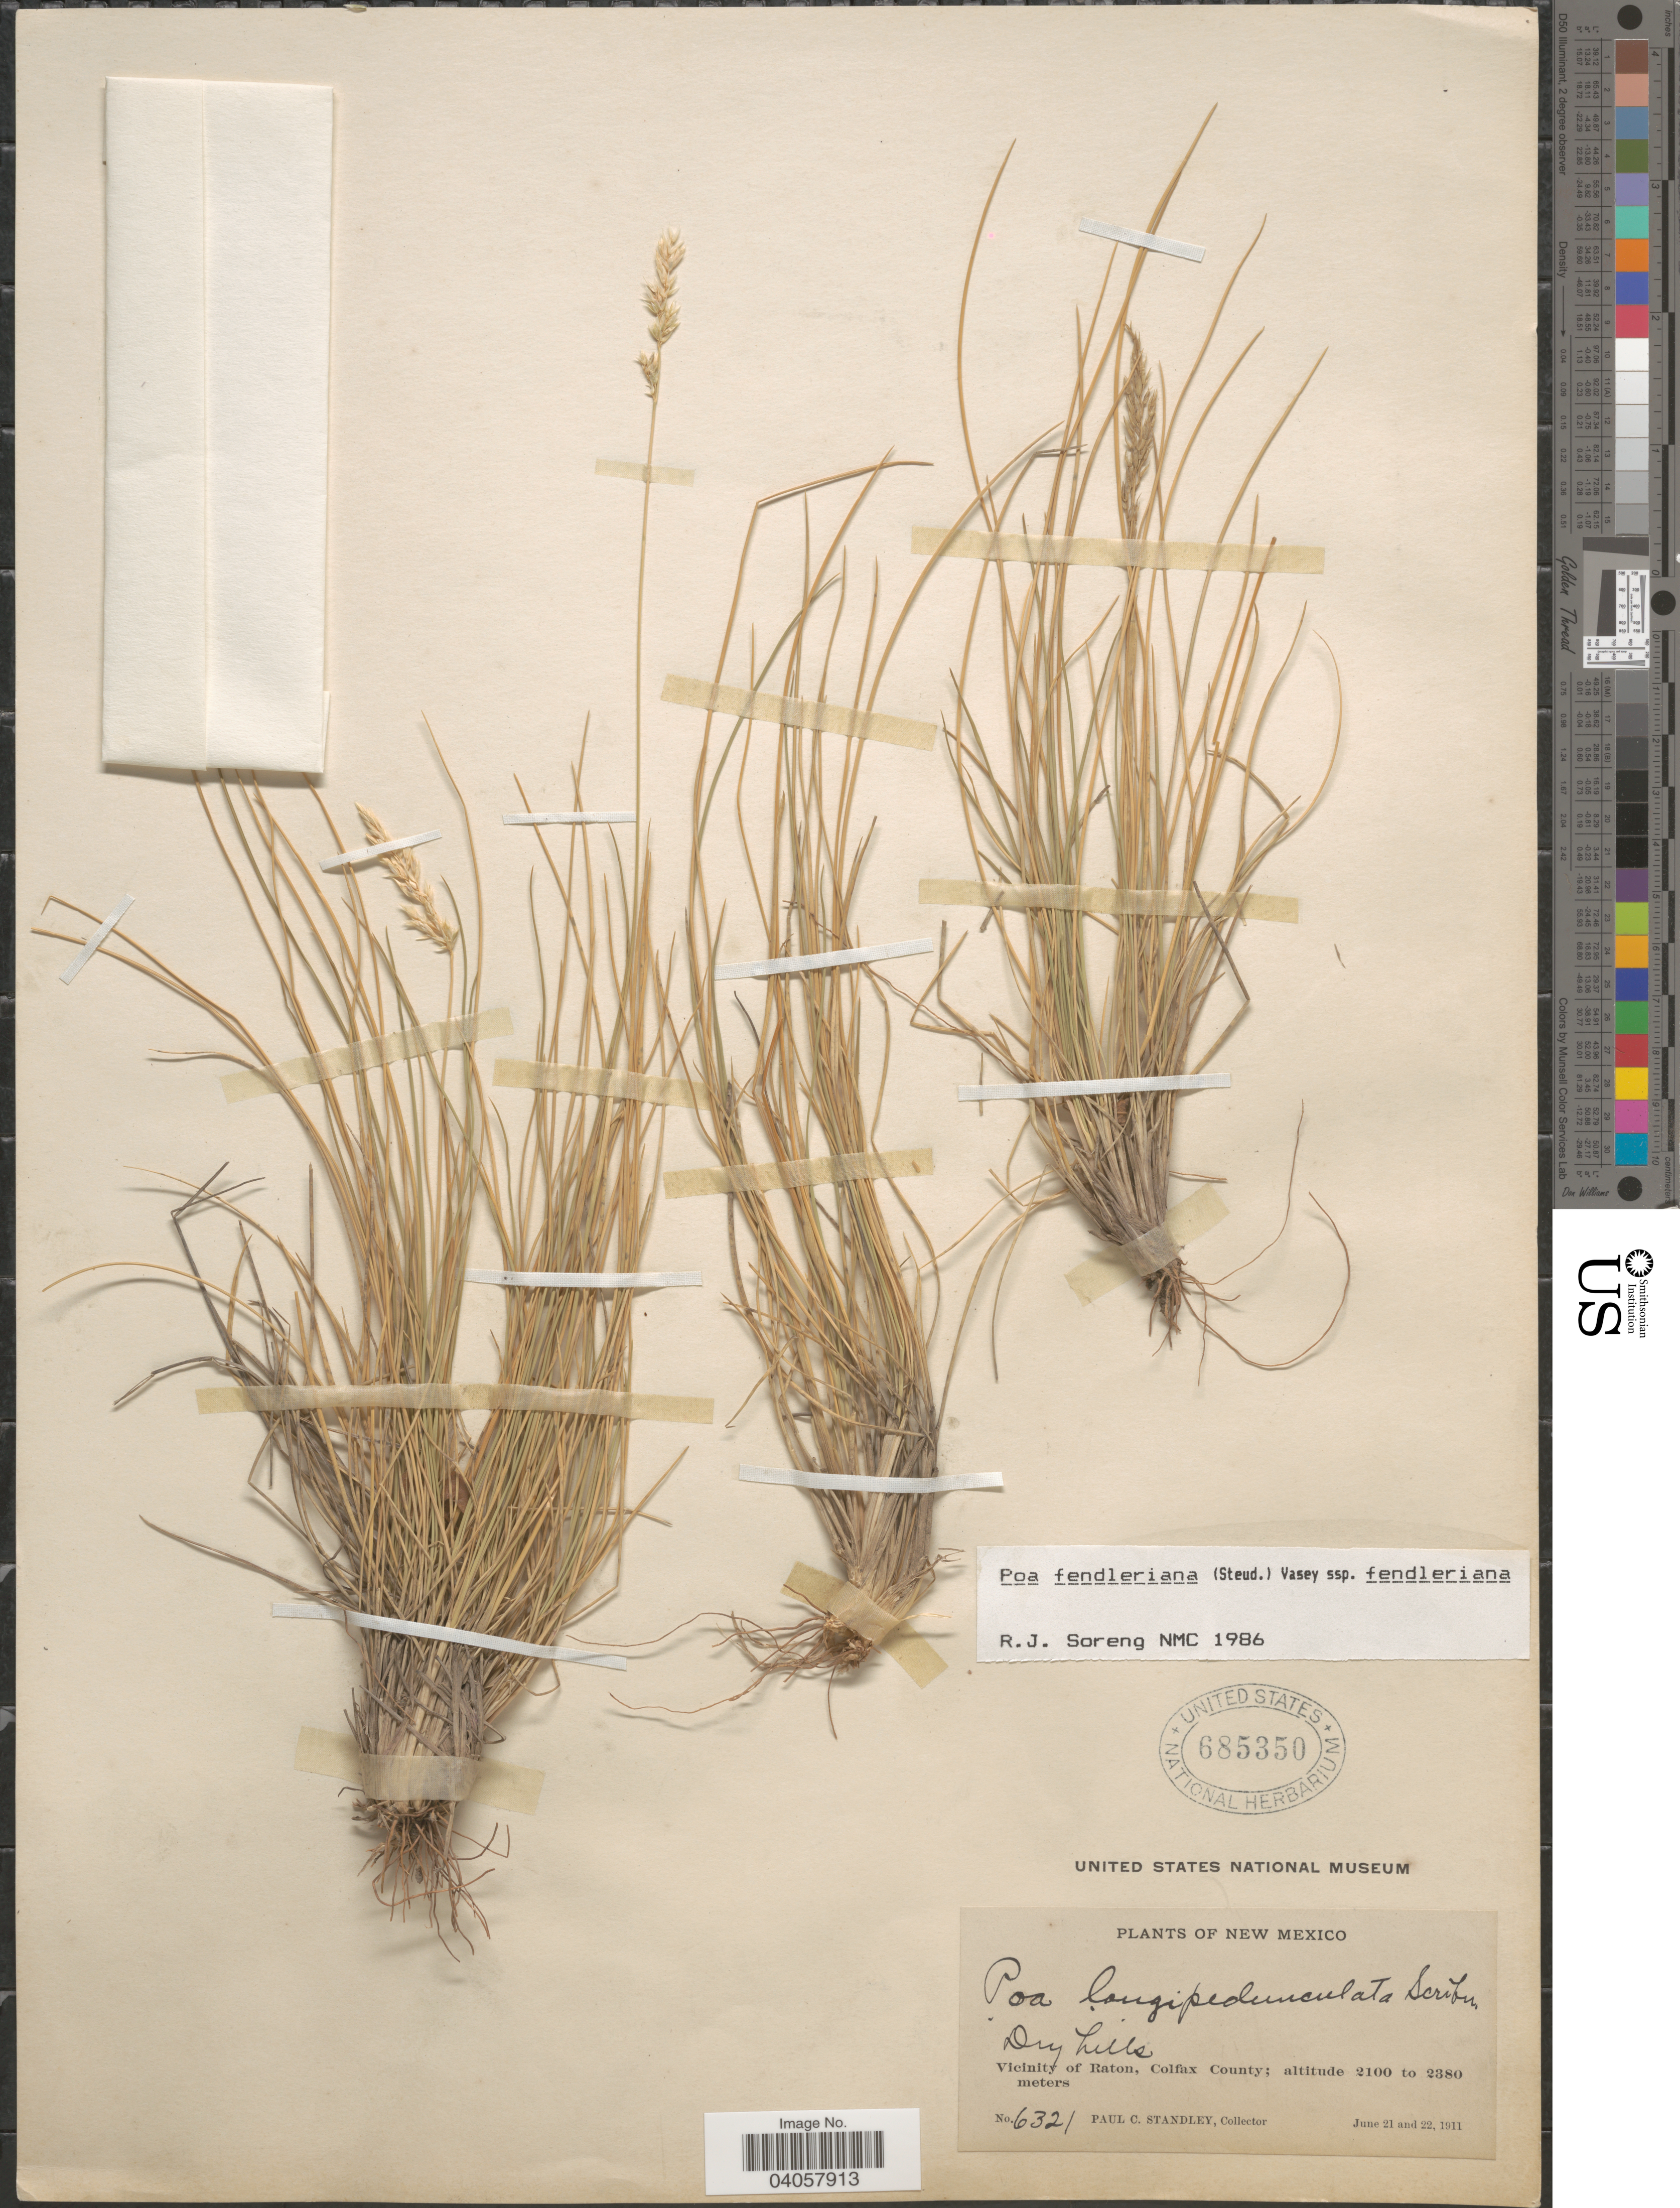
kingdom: Plantae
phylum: Tracheophyta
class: Liliopsida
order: Poales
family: Poaceae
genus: Poa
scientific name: Poa fendleriana subsp. fendleriana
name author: (Steud.) Vasey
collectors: P. C. Standley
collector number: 6321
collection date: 1911-06-21/1911-06-22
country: United States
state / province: New Mexico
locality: Dry hills. Vicinity of Raton, Colfax County.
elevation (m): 2100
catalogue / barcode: US 685350